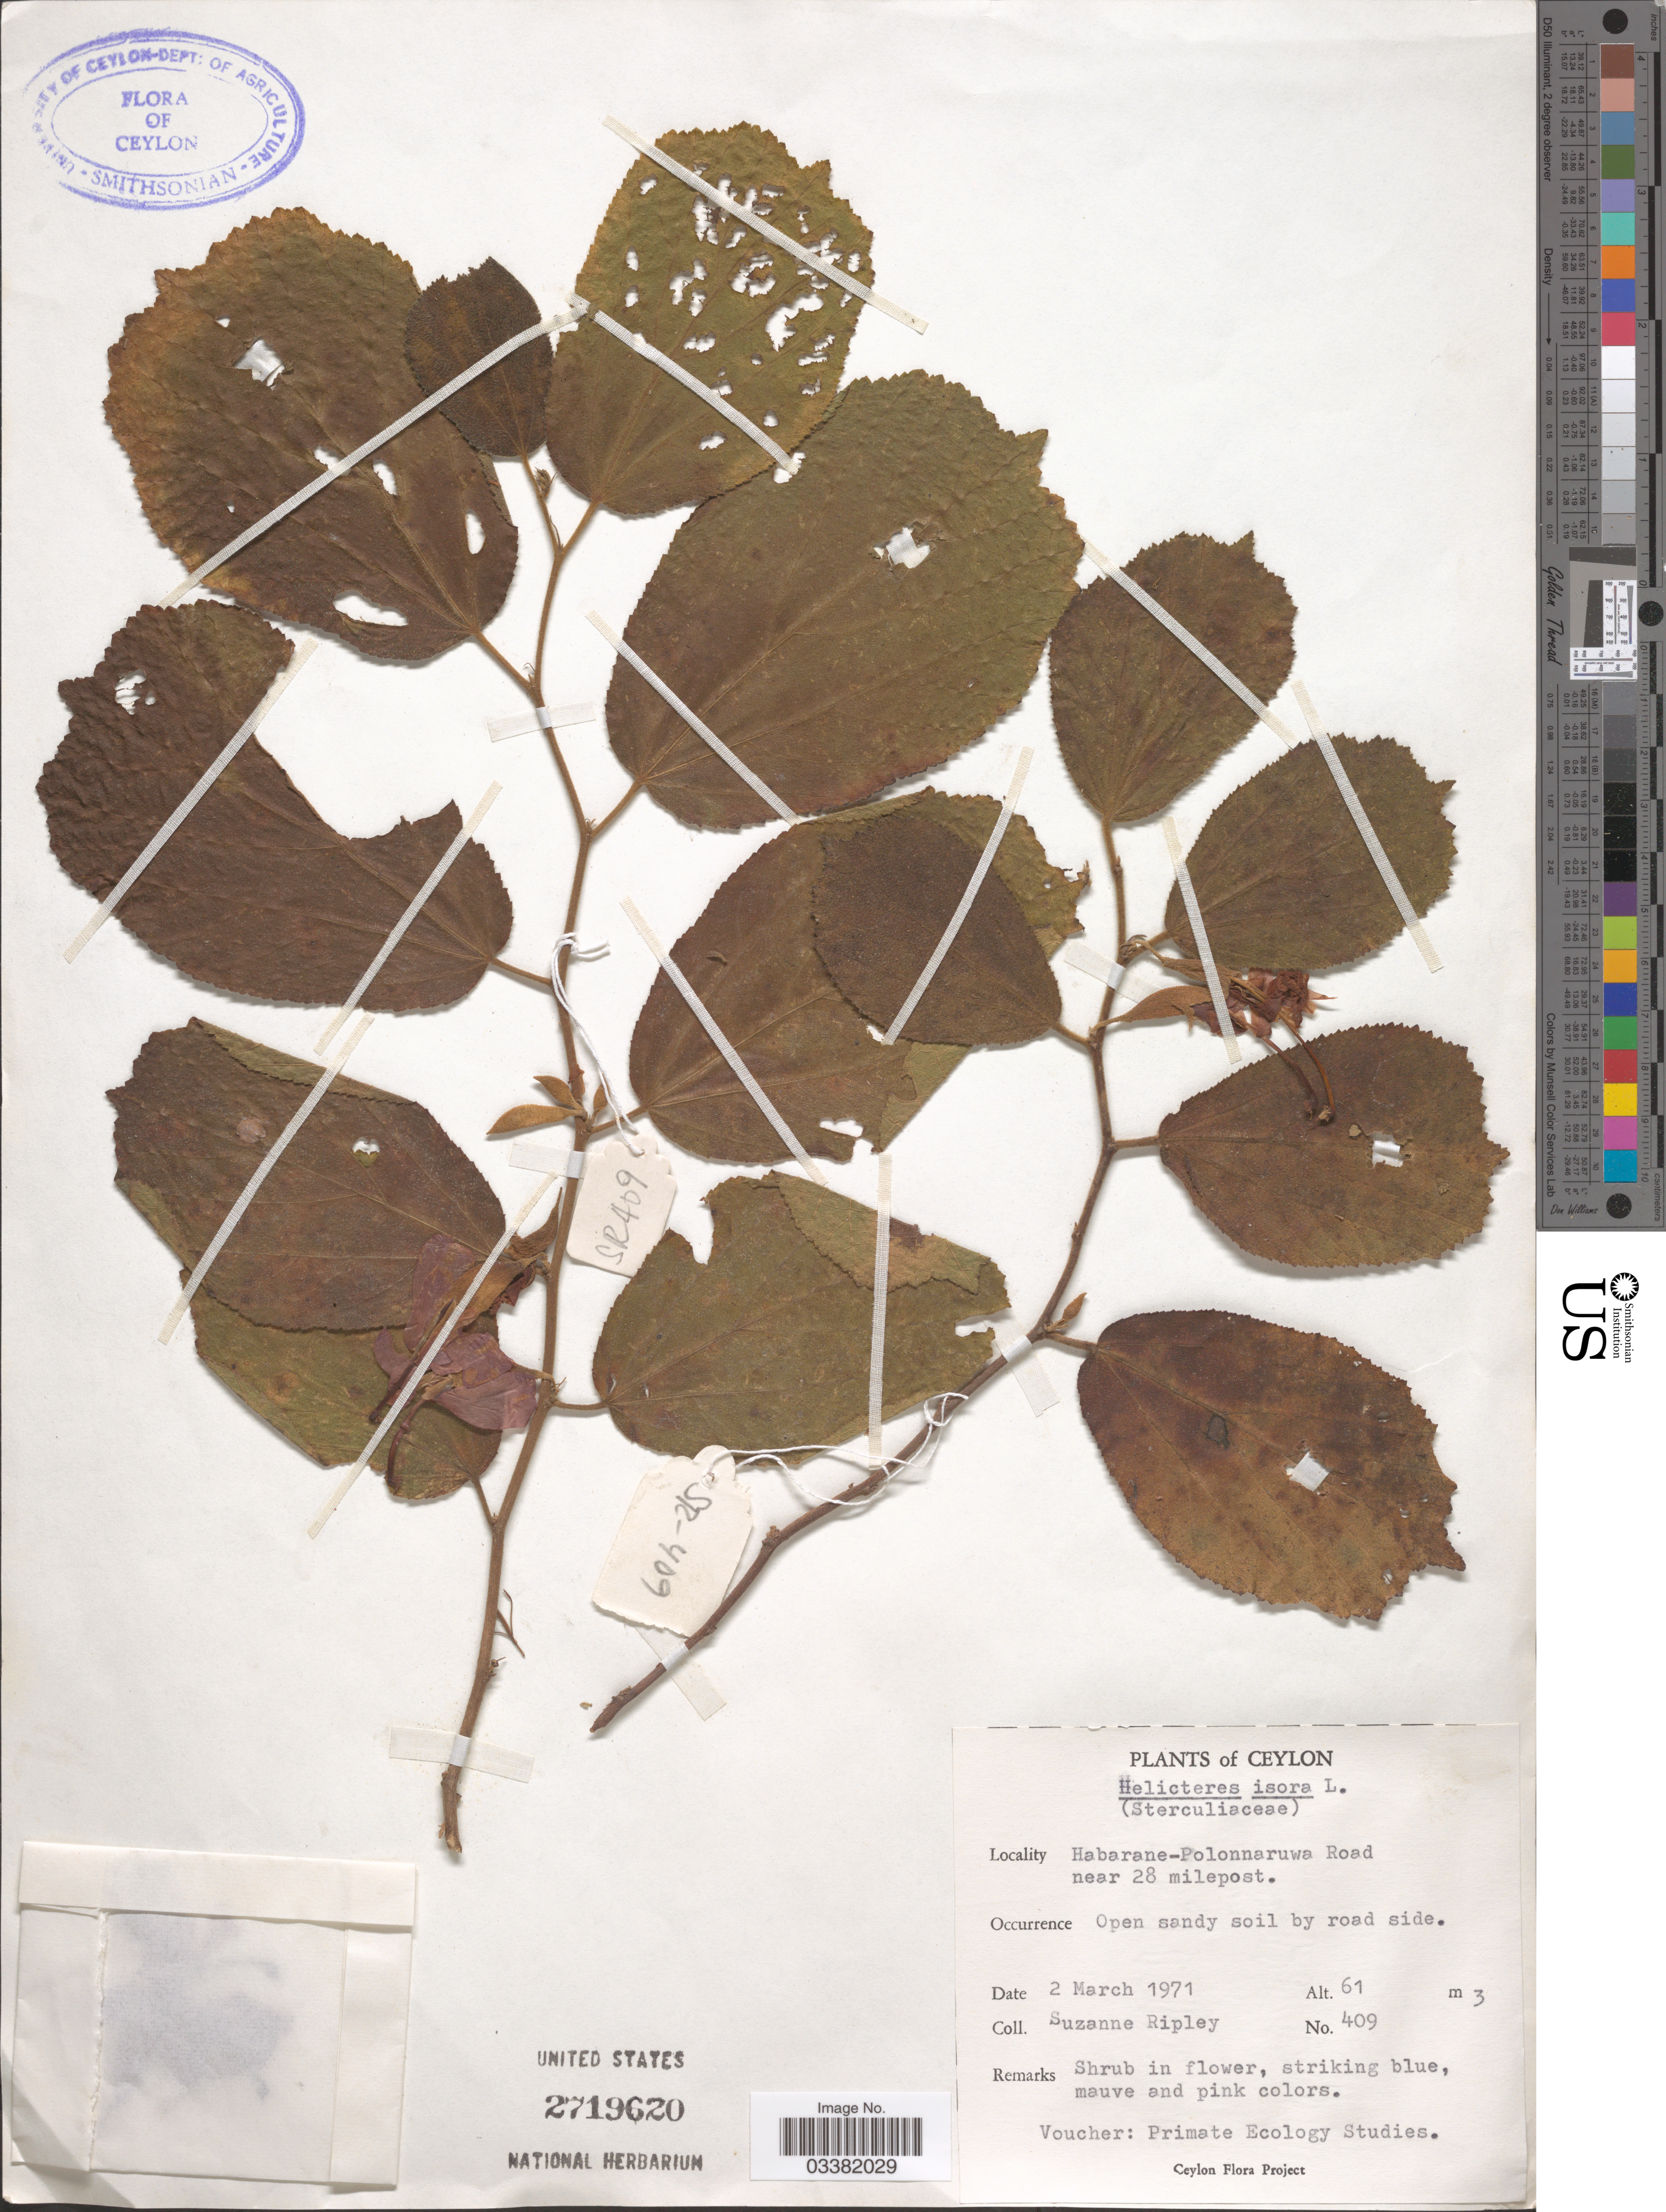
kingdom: Plantae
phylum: Tracheophyta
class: Magnoliopsida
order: Malvales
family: Malvaceae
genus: Helicteres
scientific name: Helicteres isora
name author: L.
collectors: S. Ripley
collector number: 409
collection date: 1971-03-02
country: Sri Lanka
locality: Ceylon. Habarane-Polonnaruwa Road near 28 milepost.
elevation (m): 61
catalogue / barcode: US 2719620